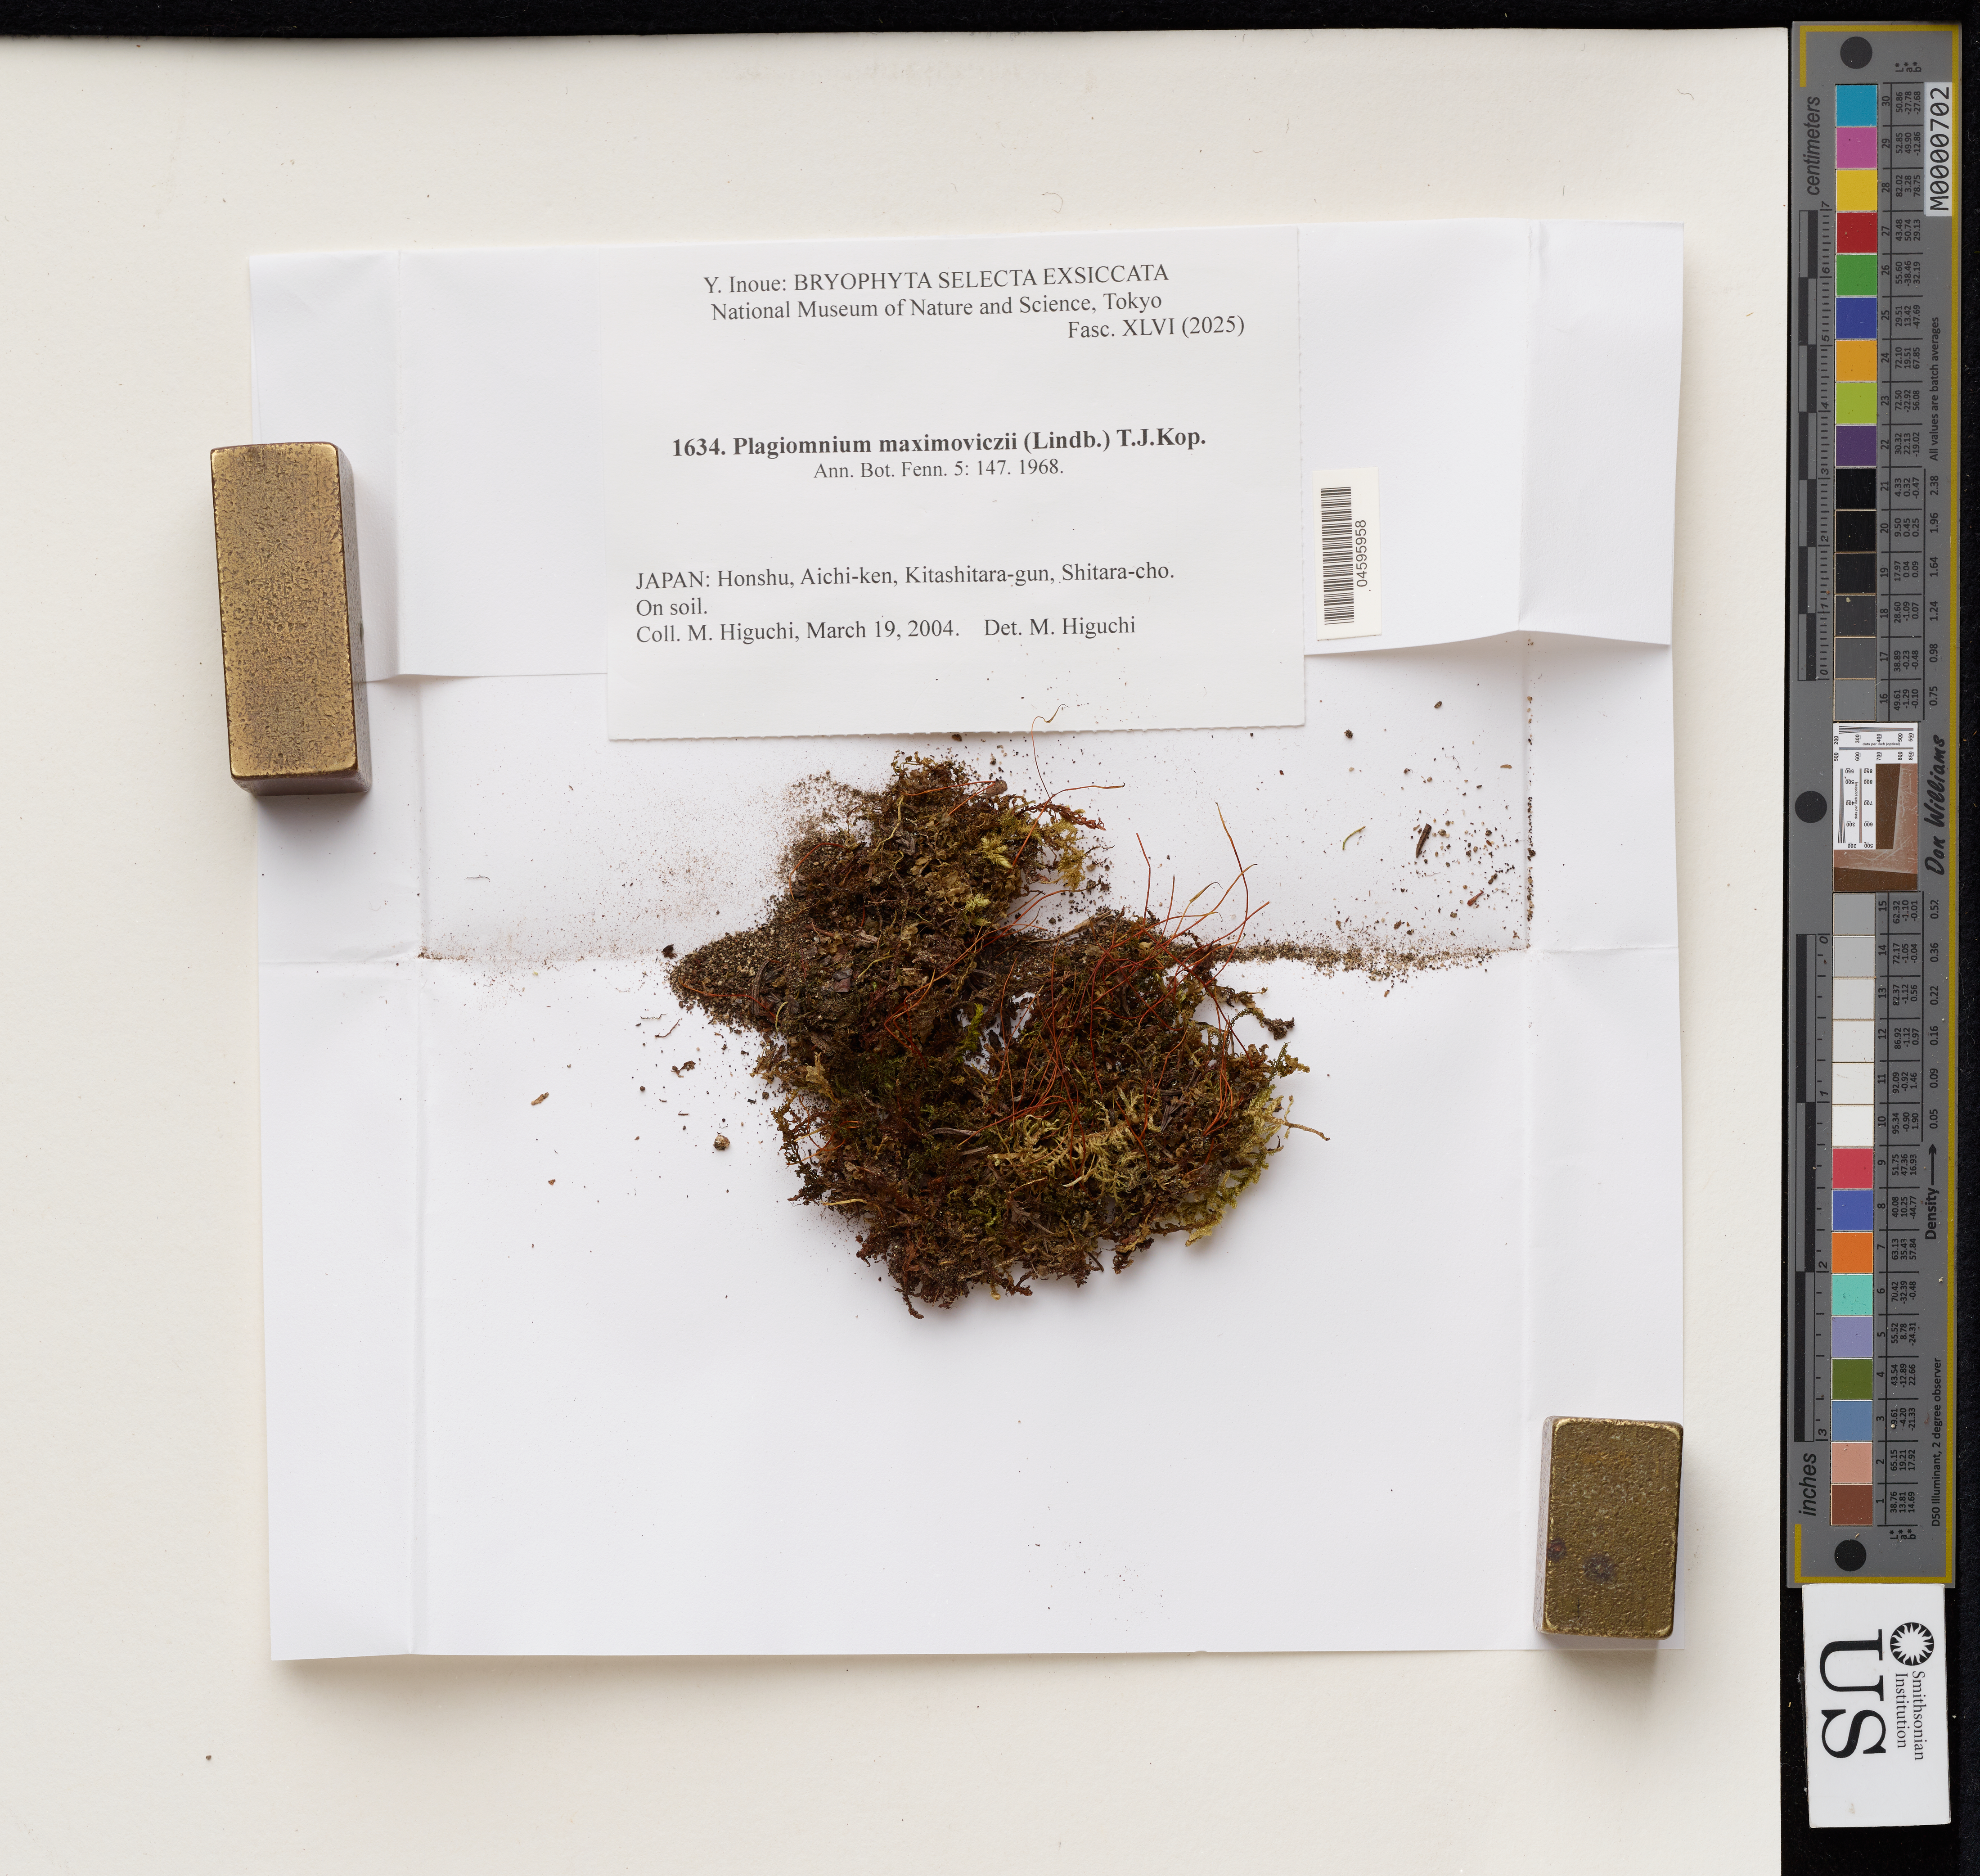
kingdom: Plantae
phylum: Bryophyta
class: Bryopsida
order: Bryales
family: Mniaceae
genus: Plagiomnium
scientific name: Plagiomnium maximoviczii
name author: (Lindb.) T.J. Kop.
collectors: M. Higuchi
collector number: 1634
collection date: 2004-03-19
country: Japan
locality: Honshu, Aichi-ken, Kitashitara-gun, Shitara-cho.